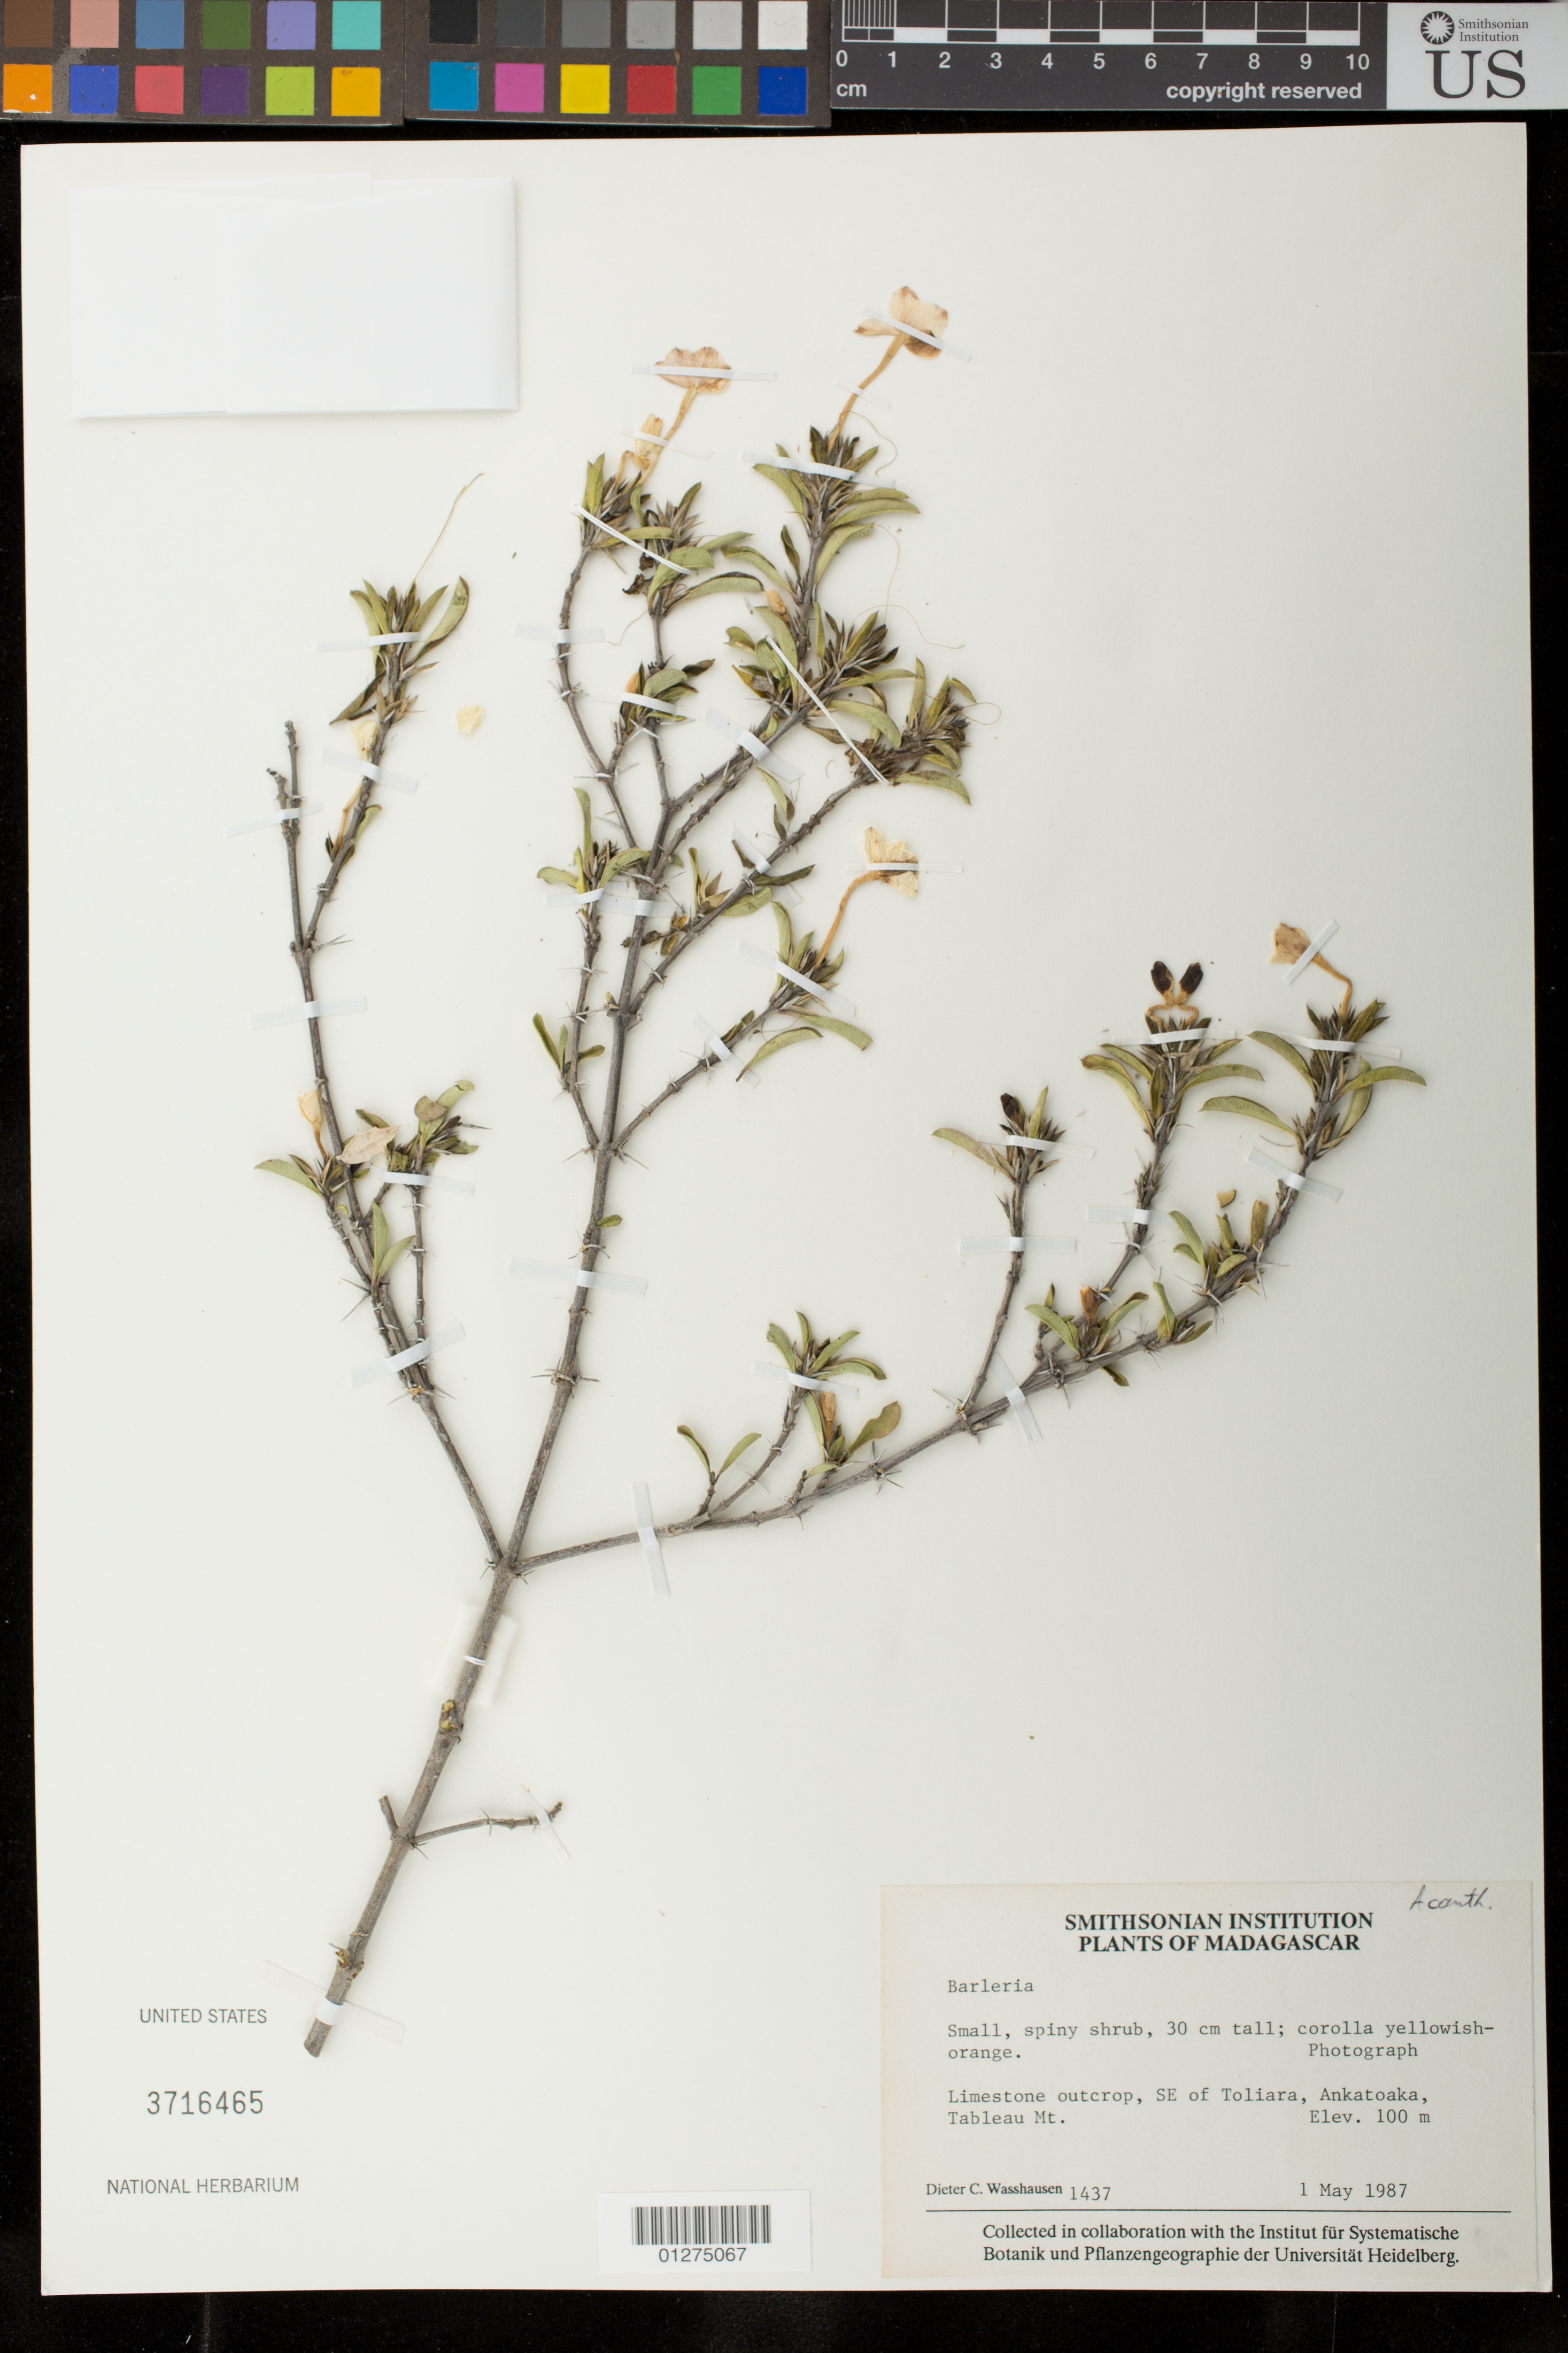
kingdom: Plantae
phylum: Tracheophyta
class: Magnoliopsida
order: Lamiales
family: Acanthaceae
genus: Barleria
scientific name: Barleria sp.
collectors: D. C. Wasshausen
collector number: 1437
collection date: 1987-05-01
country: Madagascar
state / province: Atsimo-Andrefana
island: Madagascar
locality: SE of Toliara, Ankatoaka, Tableau Mt.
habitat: limestone outcrop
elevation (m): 100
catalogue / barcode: US 3716465